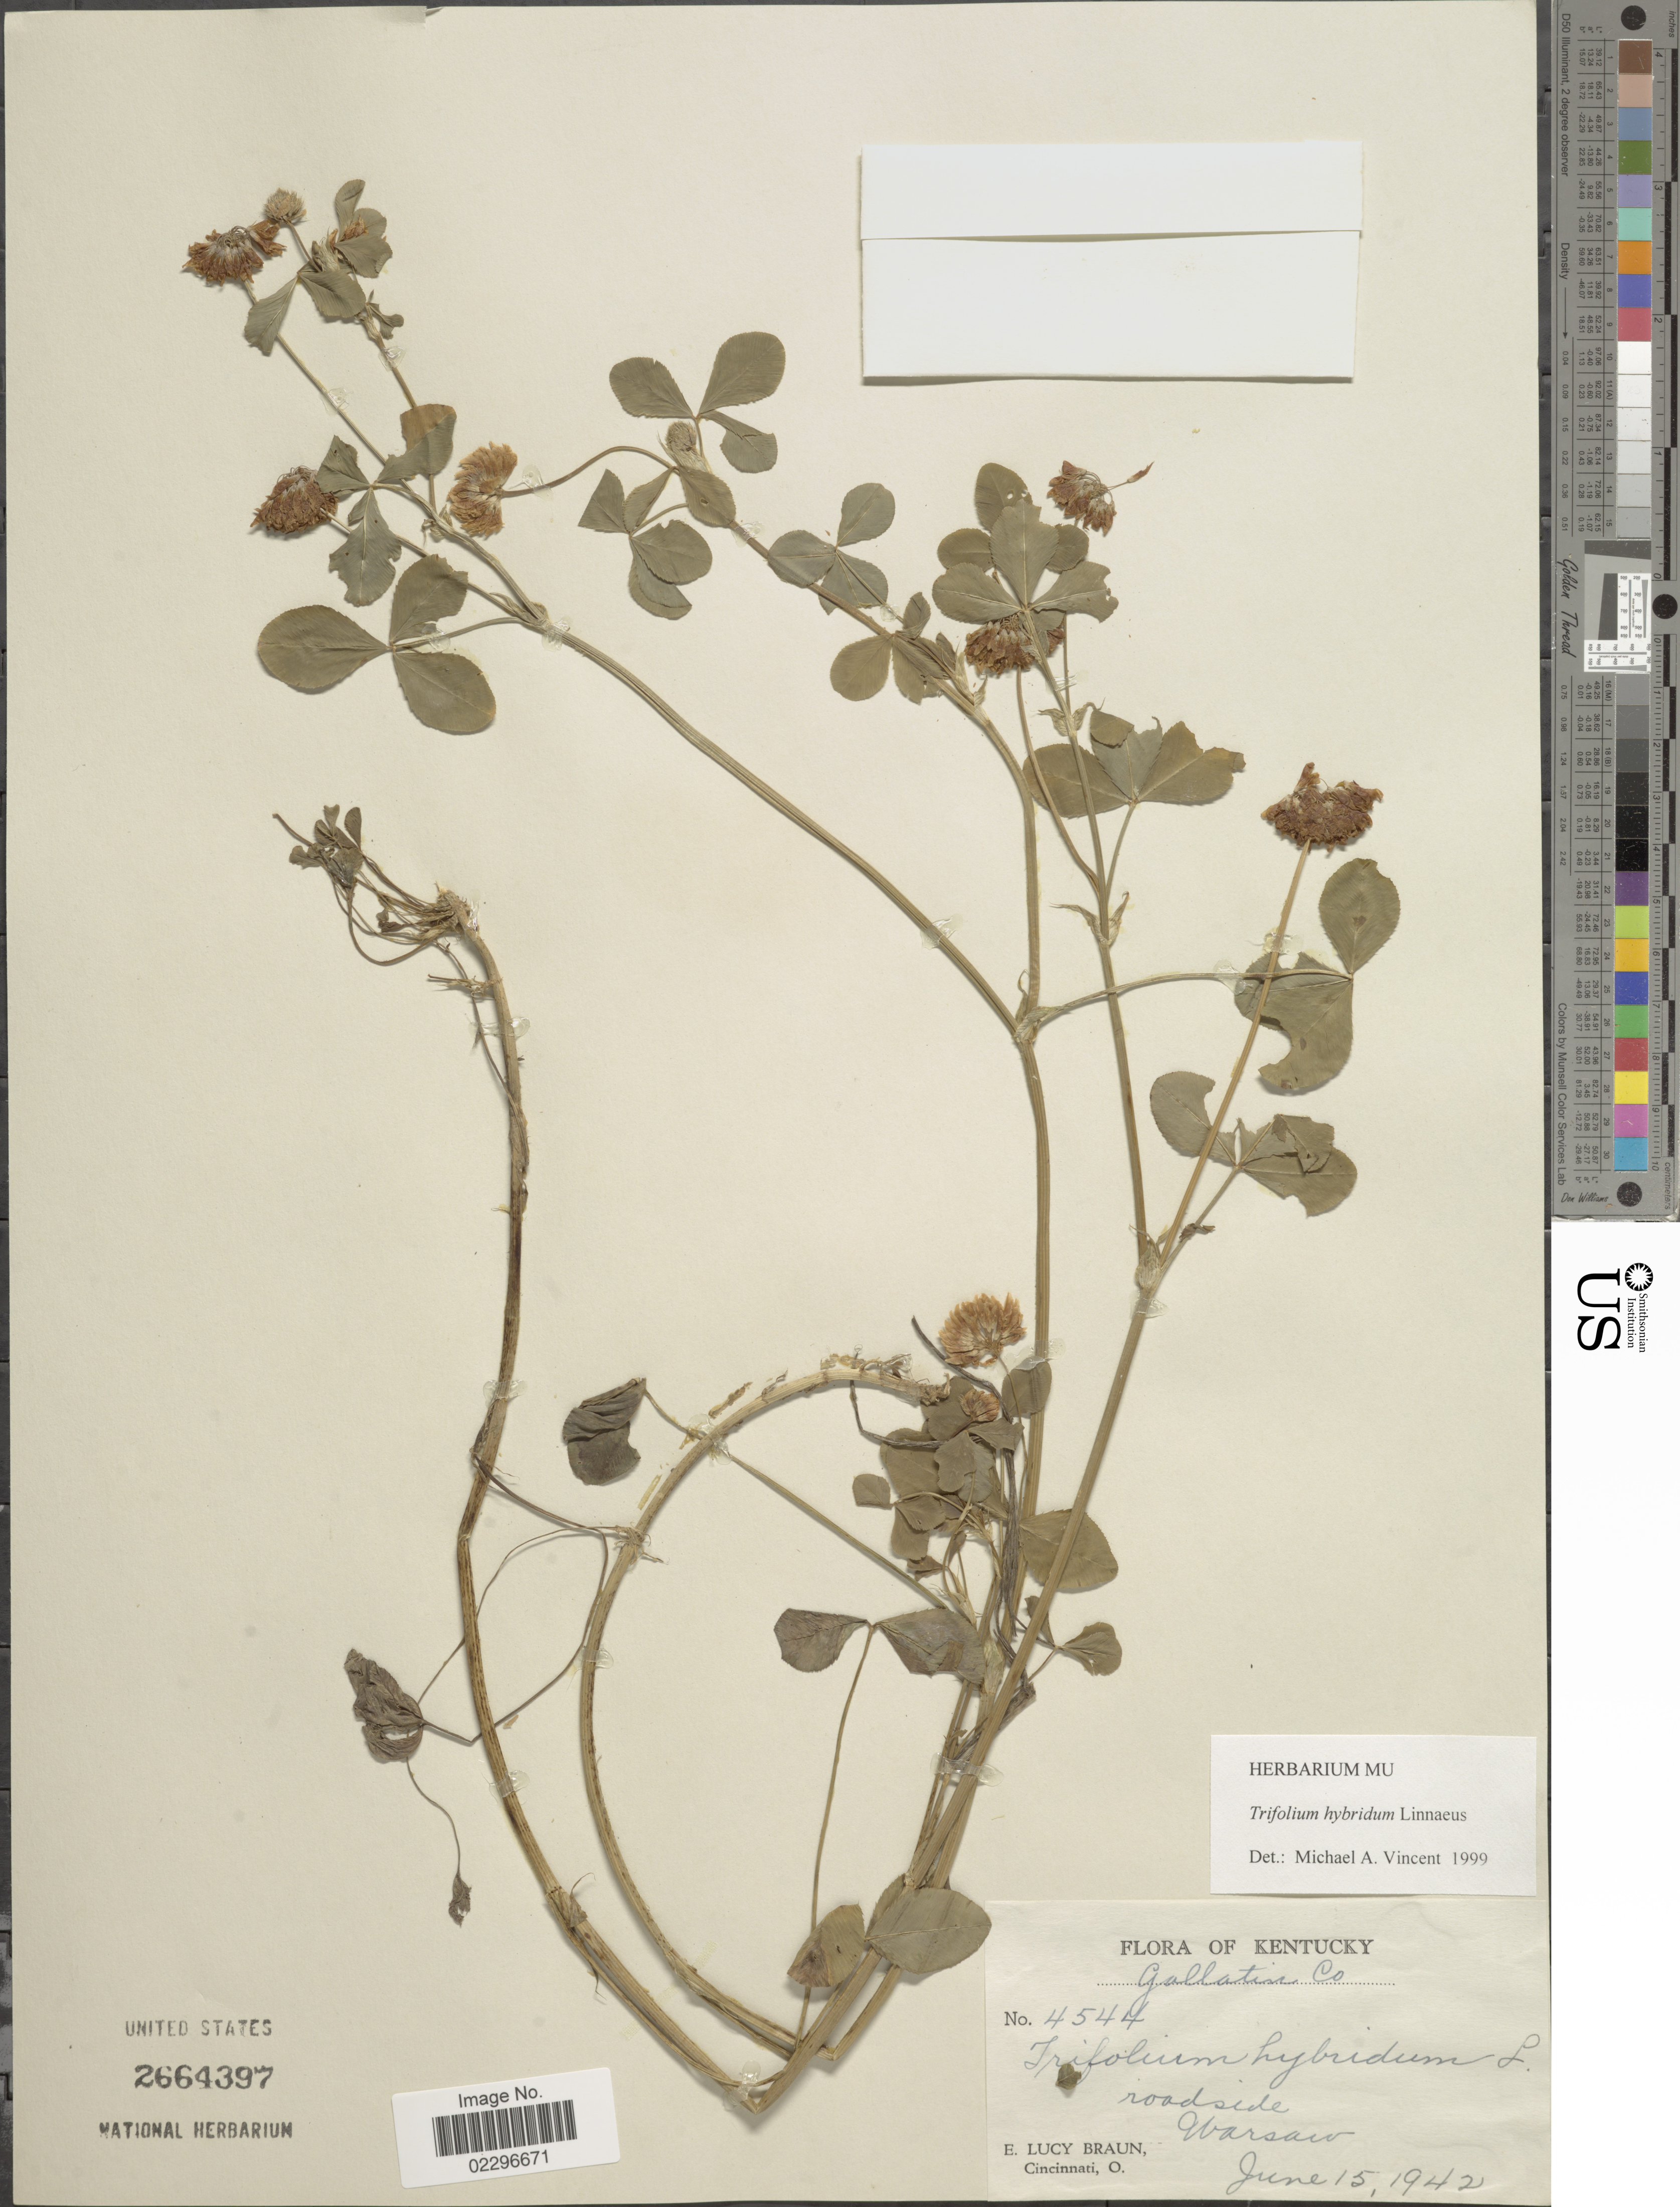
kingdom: Plantae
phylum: Tracheophyta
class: Magnoliopsida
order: Fabales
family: Fabaceae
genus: Trifolium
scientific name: Trifolium hybridum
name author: L.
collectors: E. L. Braun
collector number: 4544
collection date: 1942-06-15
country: United States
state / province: Kentucky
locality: Roadside. Warsaw.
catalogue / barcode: US 2664397